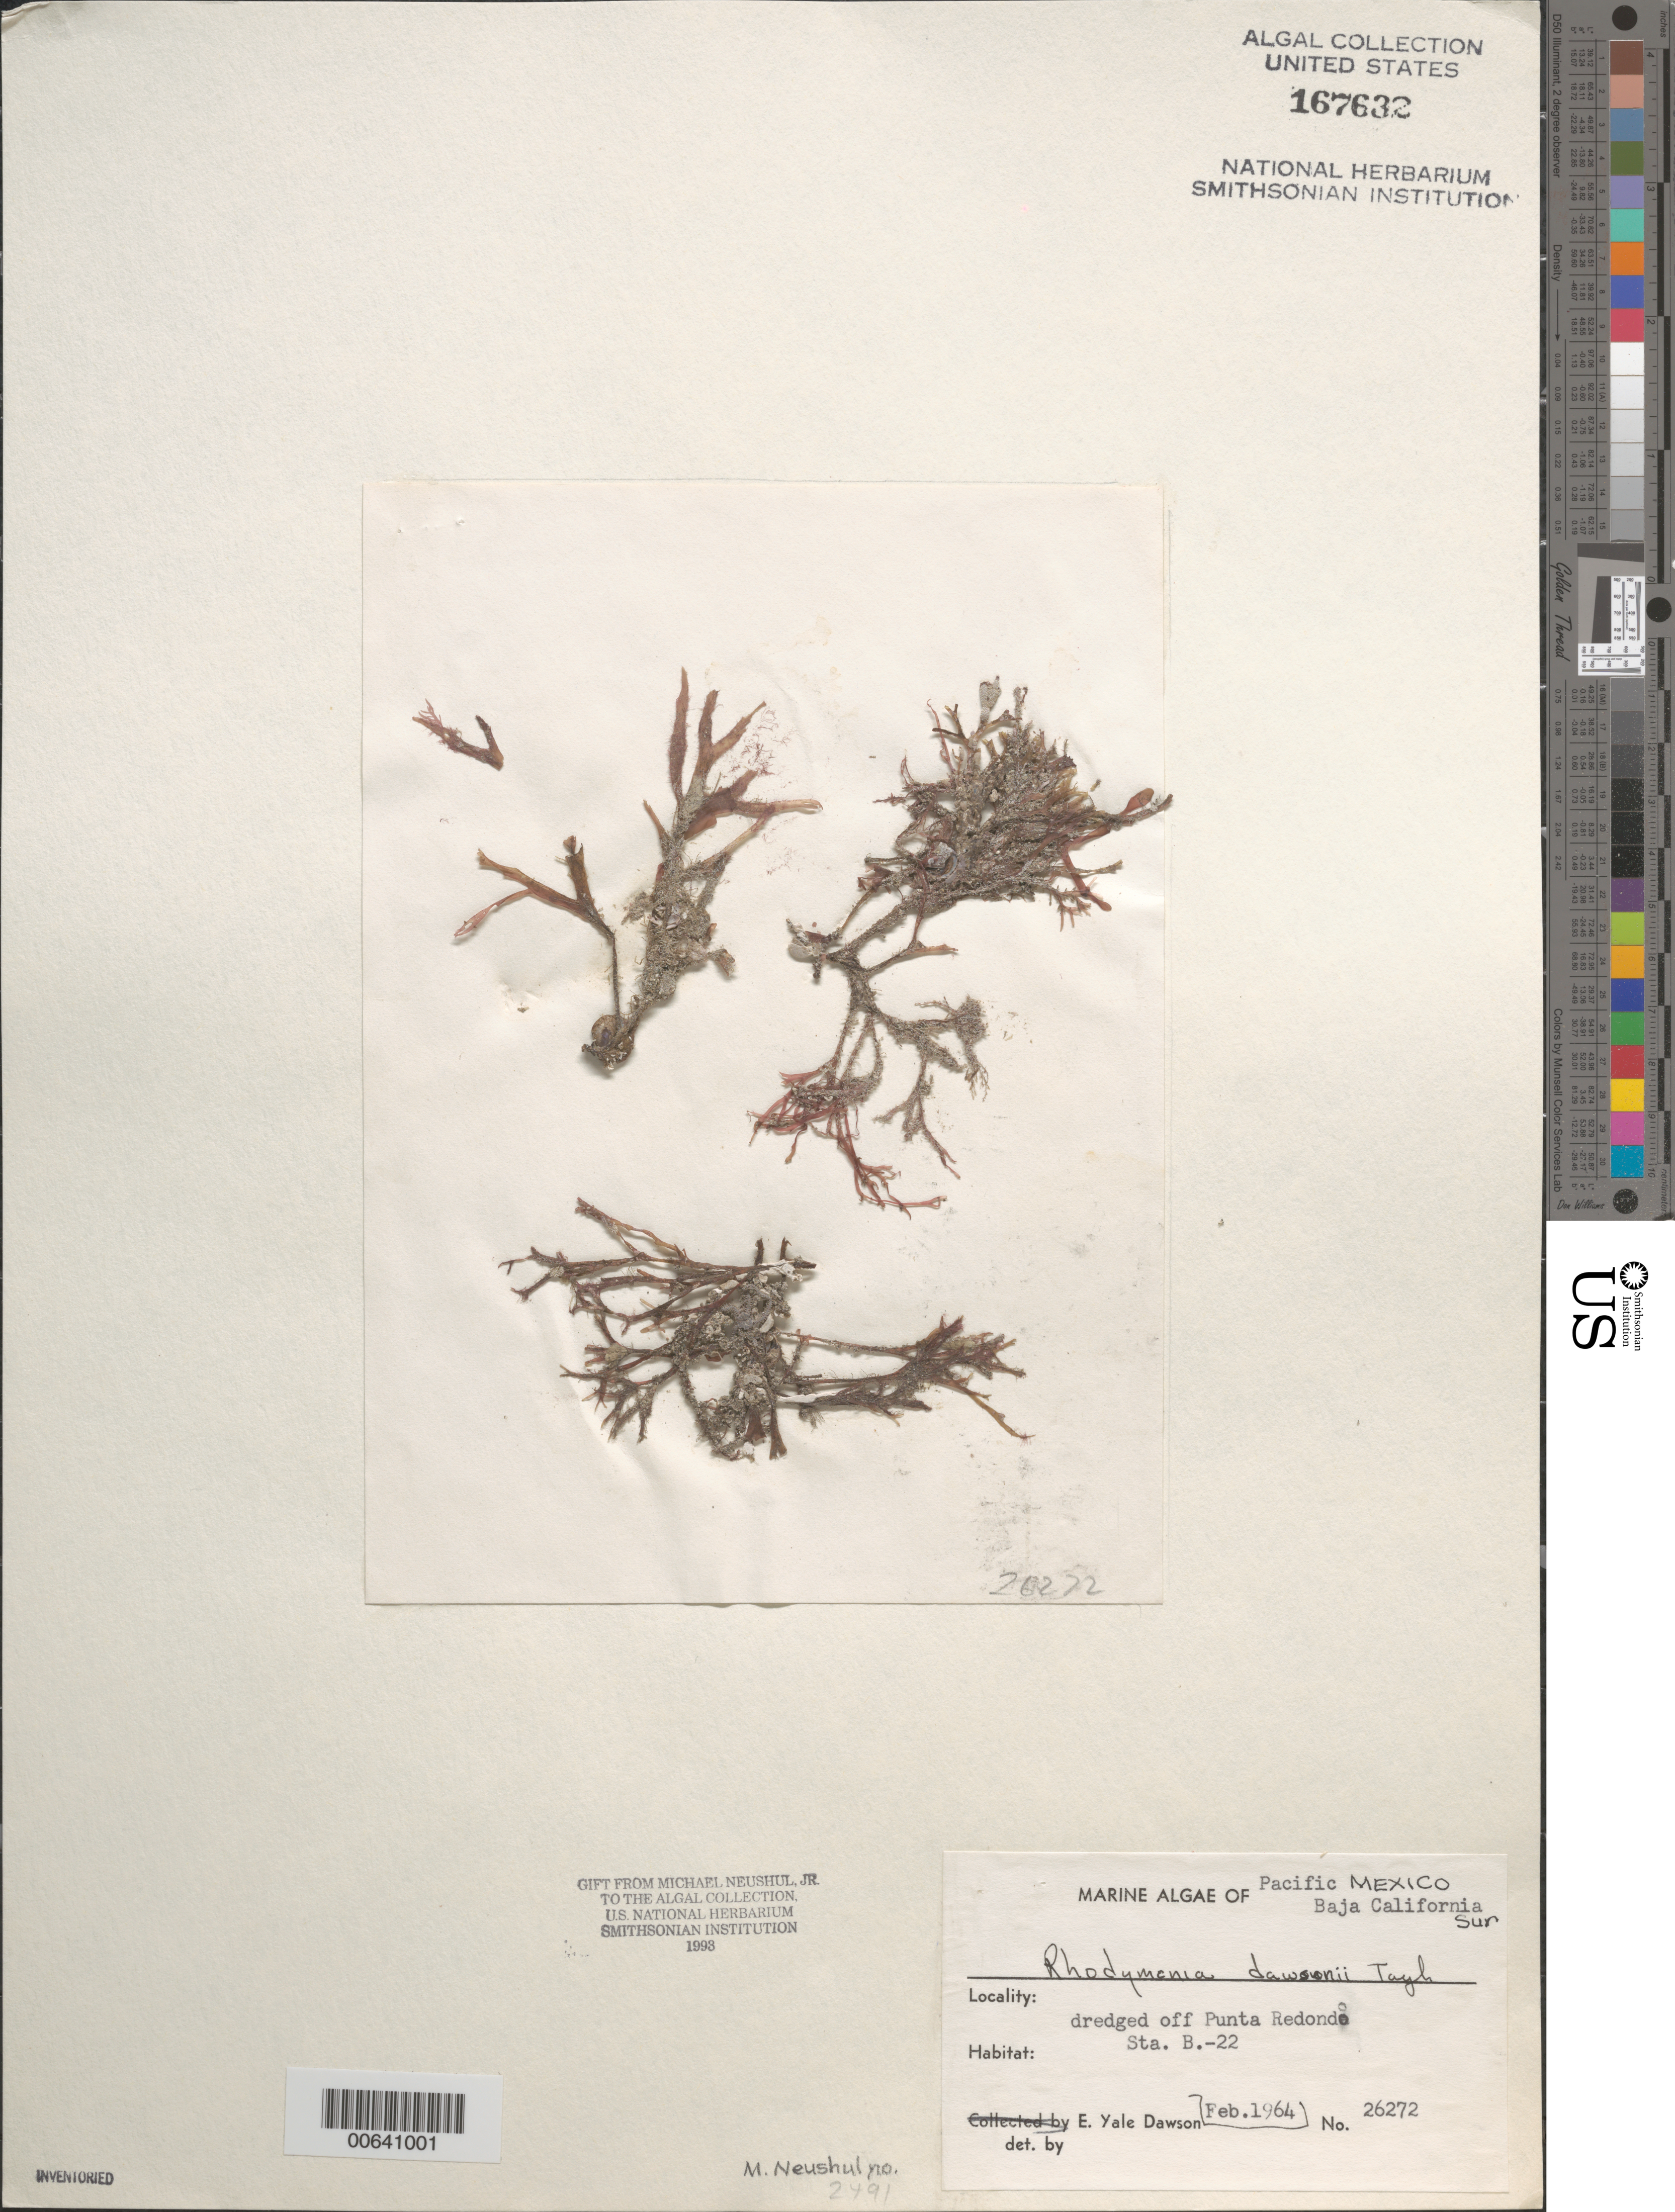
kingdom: Plantae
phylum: Rhodophyta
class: Florideophyceae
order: Rhodymeniales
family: Rhodymeniaceae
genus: Rhodymenia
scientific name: Rhodymenia dawsonii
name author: W.R. Taylor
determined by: Dawson, E. Y.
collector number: EYD 26272 & Neushul 2491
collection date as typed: Feb 1964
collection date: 1964-02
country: Mexico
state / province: Baja California Sur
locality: Off Punta Redondo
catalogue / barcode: US 167632